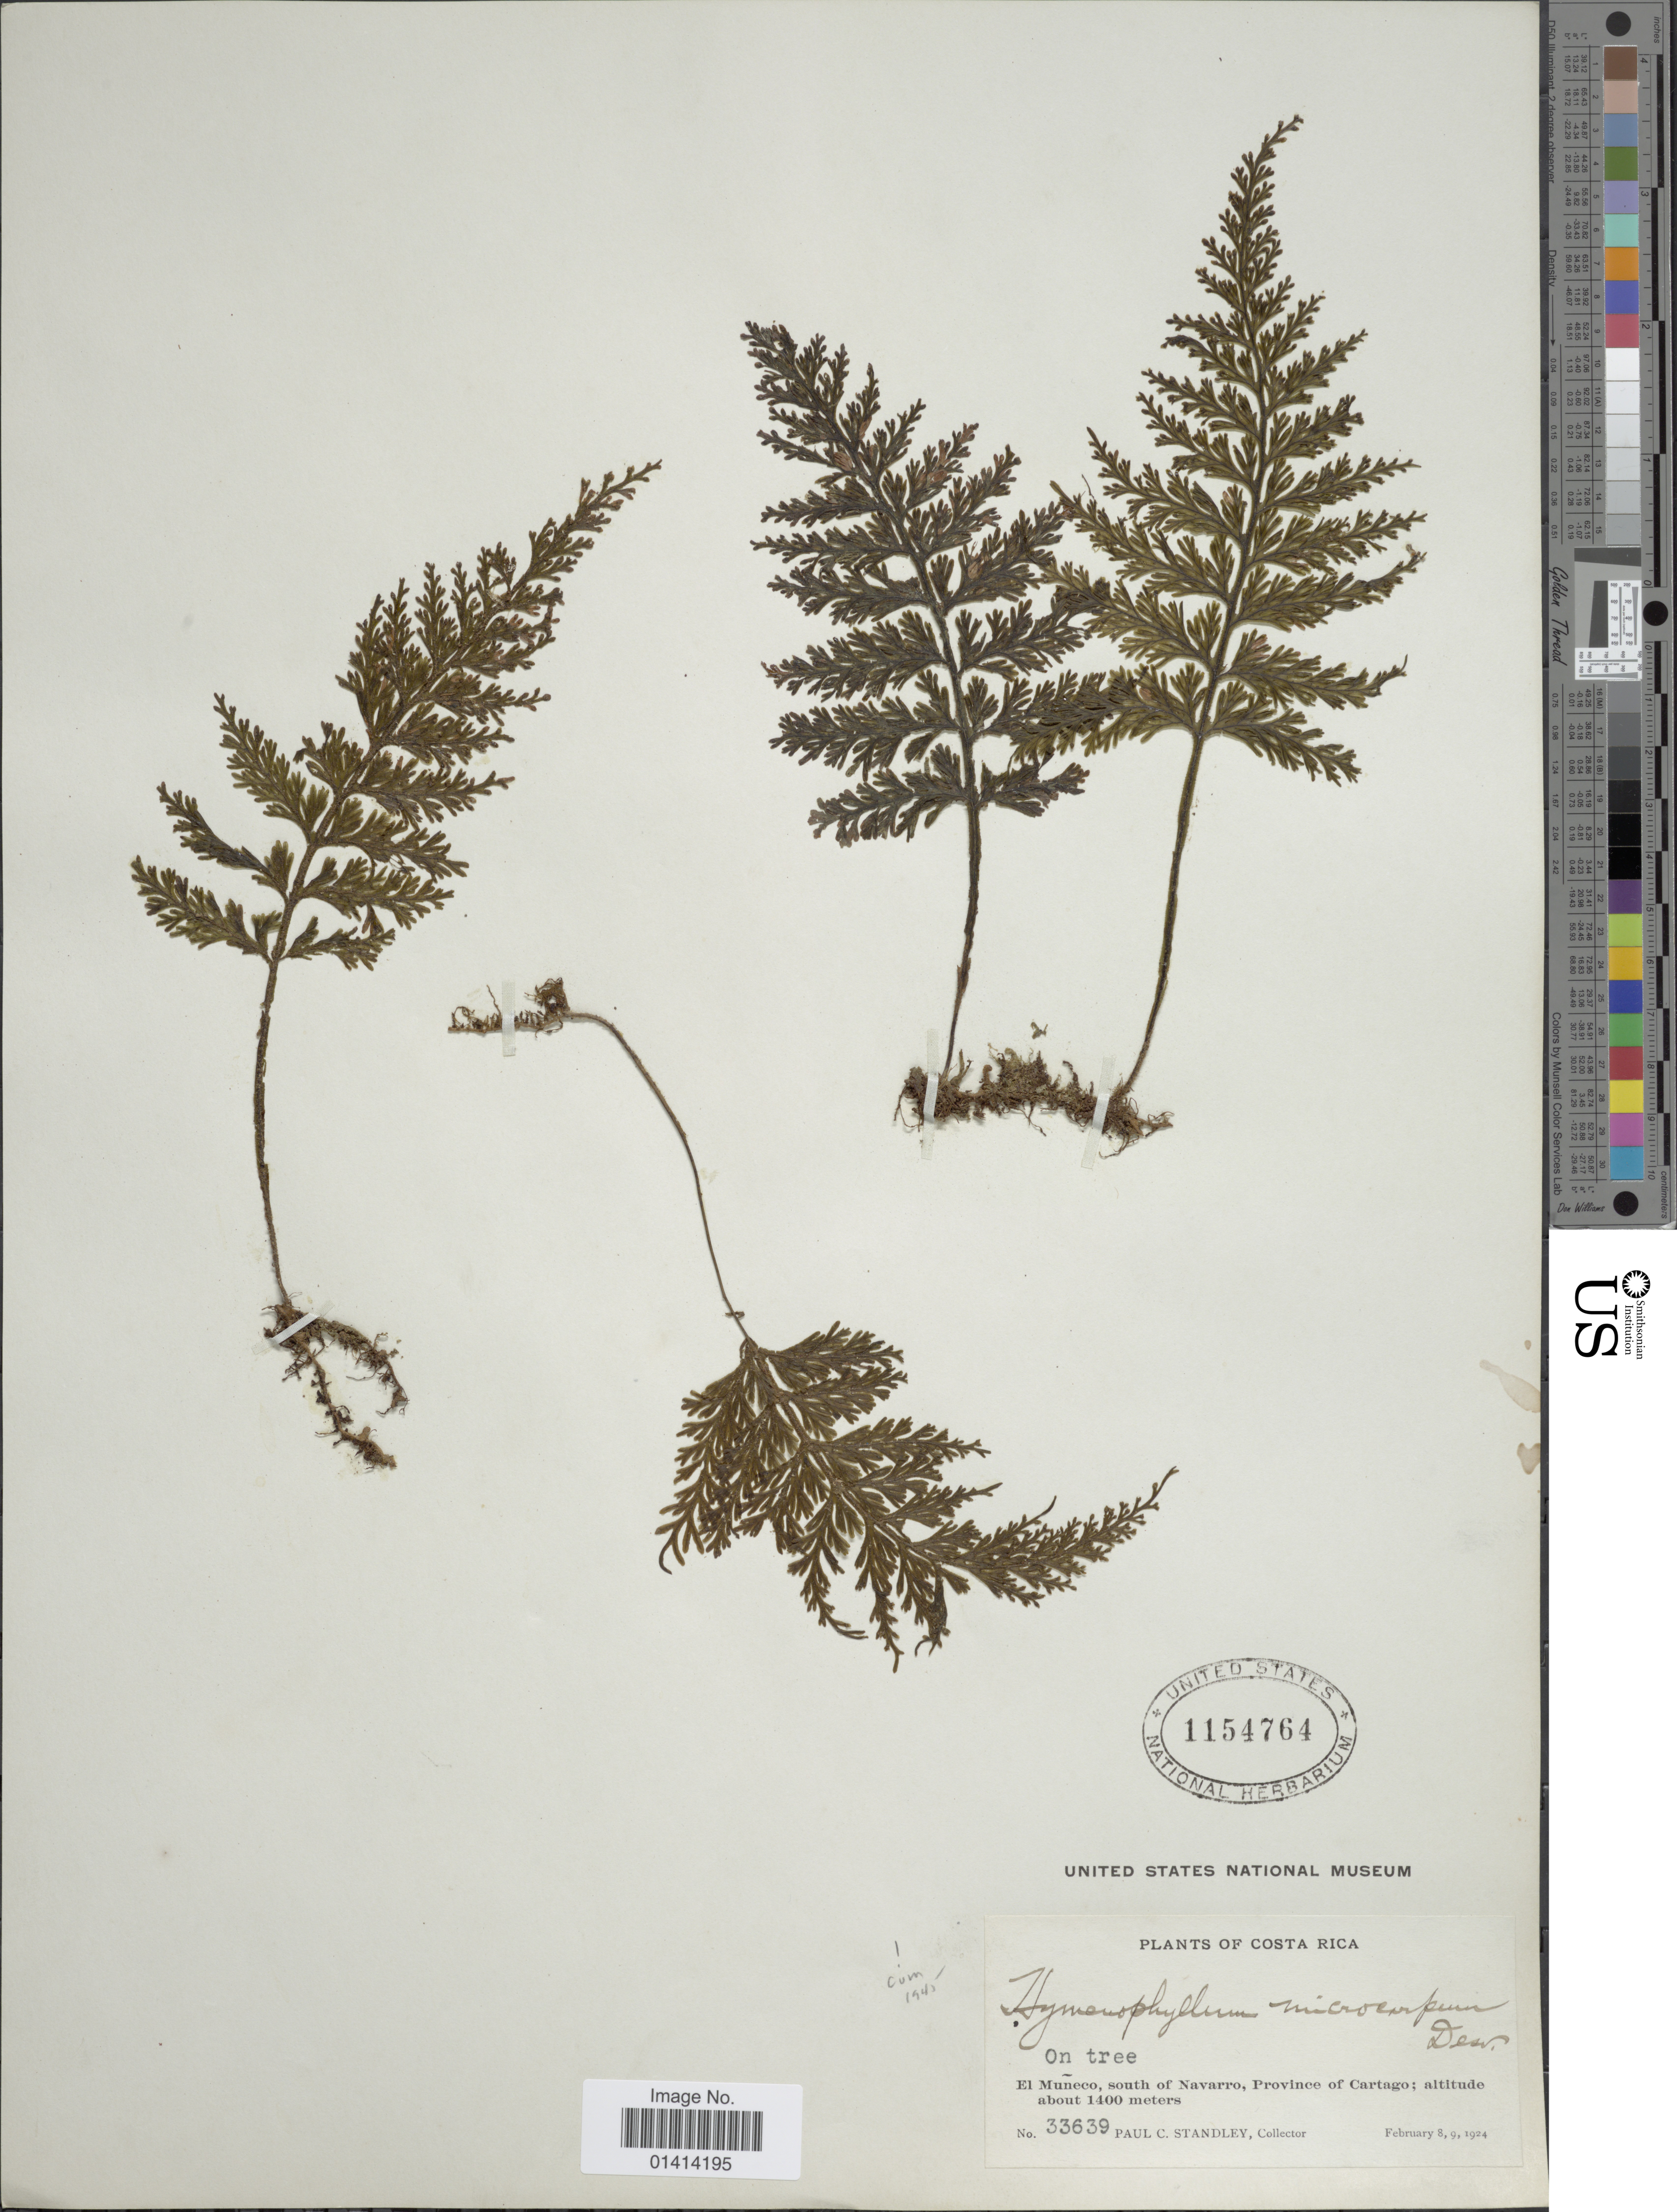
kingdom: Plantae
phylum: Tracheophyta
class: Polypodiopsida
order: Hymenophyllales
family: Hymenophyllaceae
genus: Hymenophyllum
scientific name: Hymenophyllum microcarpum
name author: (Desv.) Lellinger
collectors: P. C. Standley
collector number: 33639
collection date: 1924-02-08/1924-02-09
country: Costa Rica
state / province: Cartago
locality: El Muñeco, south of Navarro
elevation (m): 1400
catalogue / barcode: US 1154764